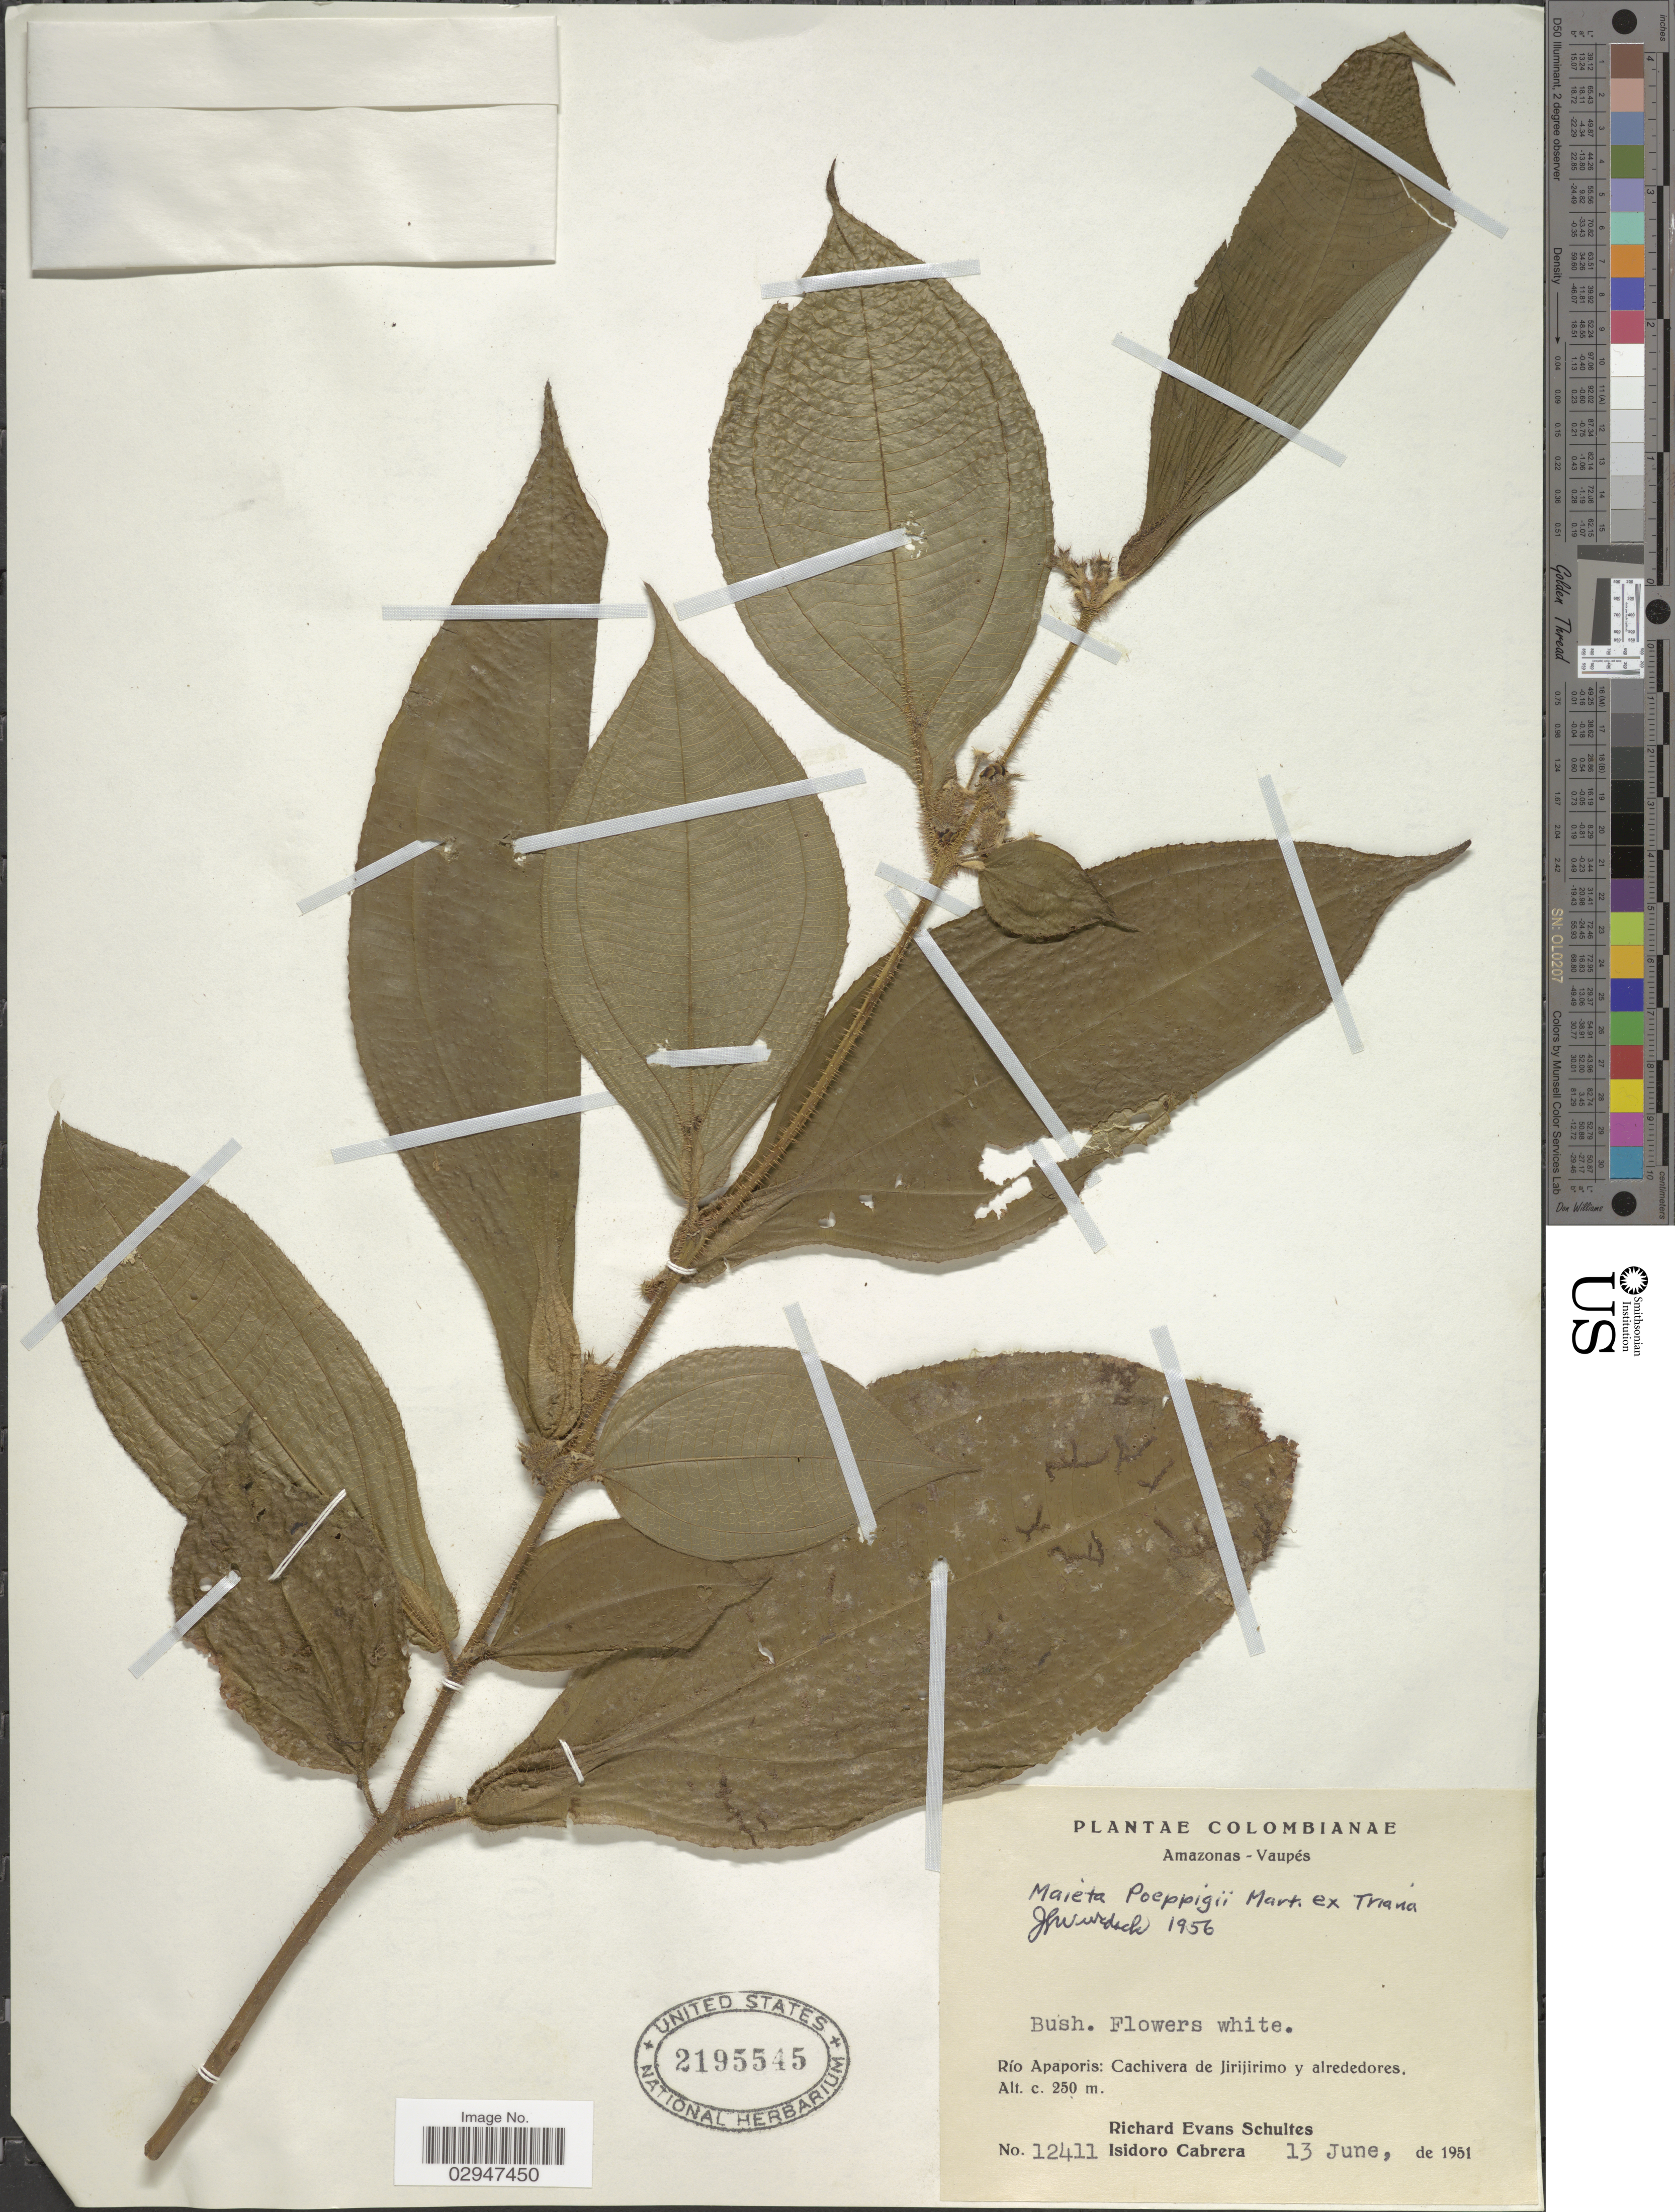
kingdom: Plantae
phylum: Tracheophyta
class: Magnoliopsida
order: Myrtales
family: Melastomataceae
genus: Maieta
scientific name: Maieta poeppigii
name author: Mart. ex Triana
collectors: R. E. Schultes & I. Cabrera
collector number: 12411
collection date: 1951-06-13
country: Colombia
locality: Amazonas-Vaupés. Río Apaporis: Cachivera de Jirijirimo y alrededores.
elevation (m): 250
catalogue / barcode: US 2195545